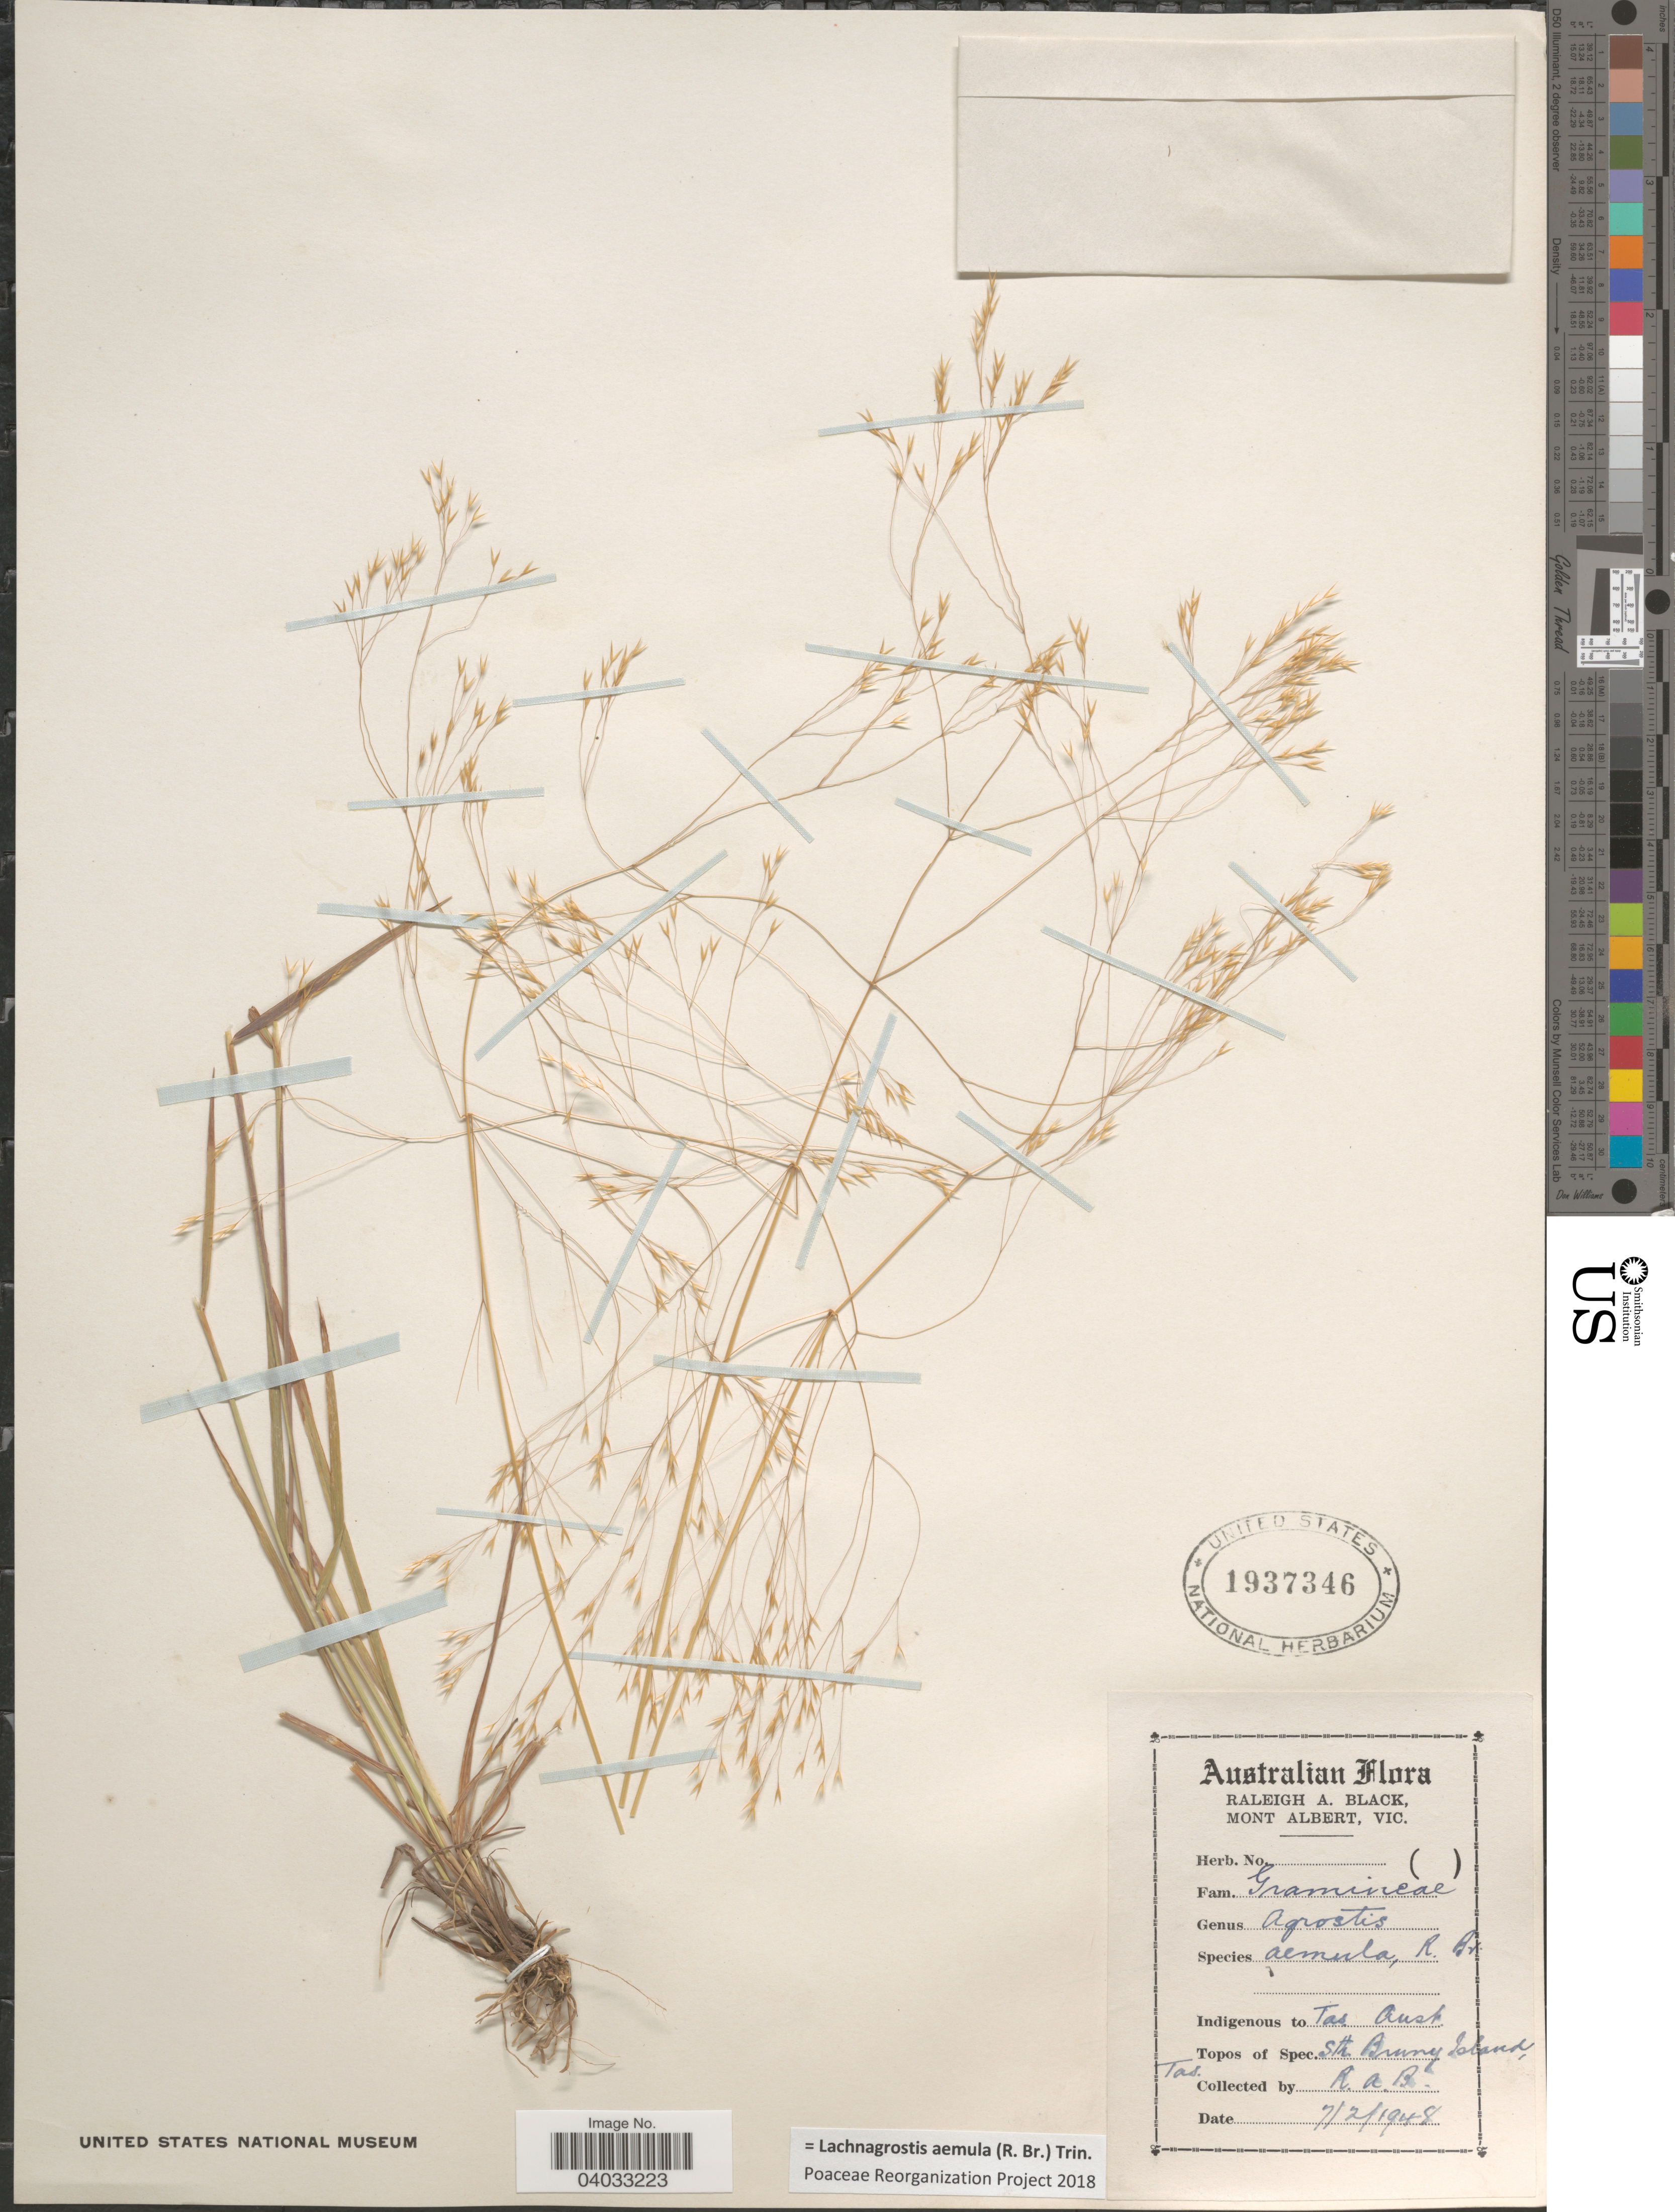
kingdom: Plantae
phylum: Tracheophyta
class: Liliopsida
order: Poales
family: Poaceae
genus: Lachnagrostis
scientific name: Lachnagrostis aemula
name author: (R. Br.) Trin.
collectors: R. A. Black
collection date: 1948-02-07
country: Australia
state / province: Tasmania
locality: Sth. Bruny Island.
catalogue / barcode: US 1937346